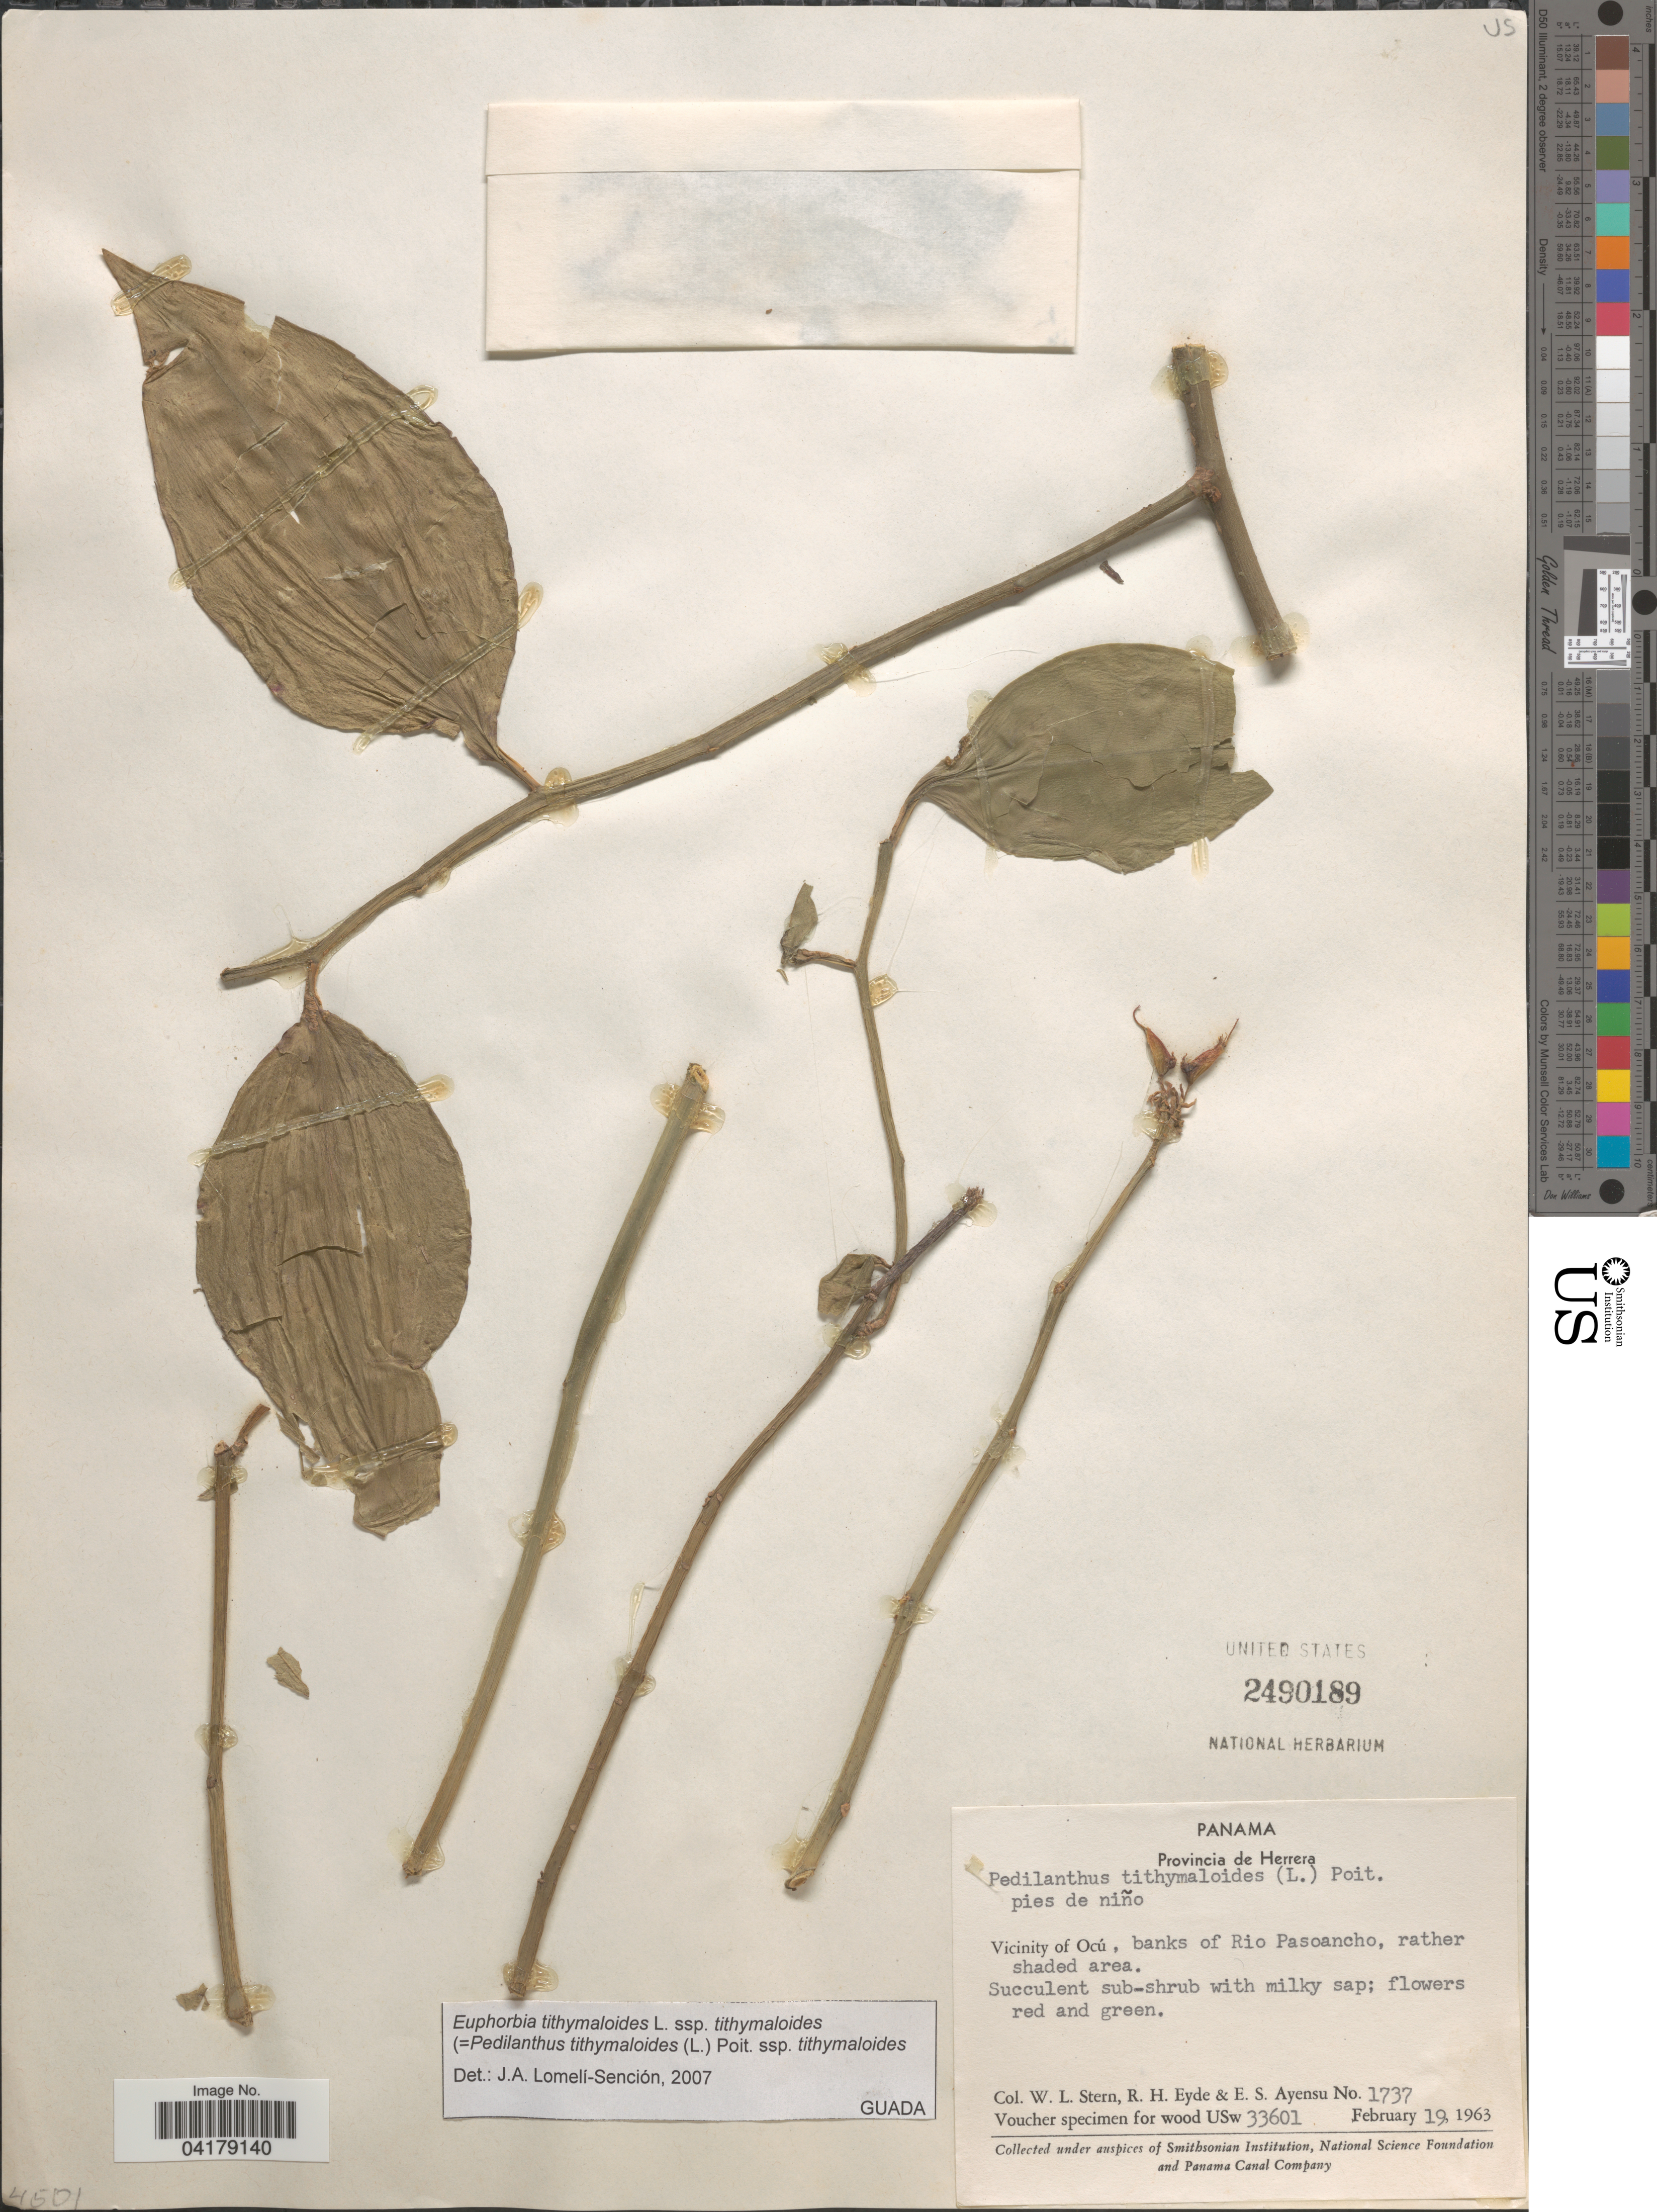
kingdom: Plantae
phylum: Tracheophyta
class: Magnoliopsida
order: Malpighiales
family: Euphorbiaceae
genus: Euphorbia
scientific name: Euphorbia tithymaloides subsp. tithymaloides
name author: L.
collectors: W. L. Stern, R. H. Eyde & E. S. Ayensu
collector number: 1737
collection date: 1963-02-19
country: Panama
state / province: Herrera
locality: Vicinity of Ocú, banks of Rio Pasoancho.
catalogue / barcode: US 2490189